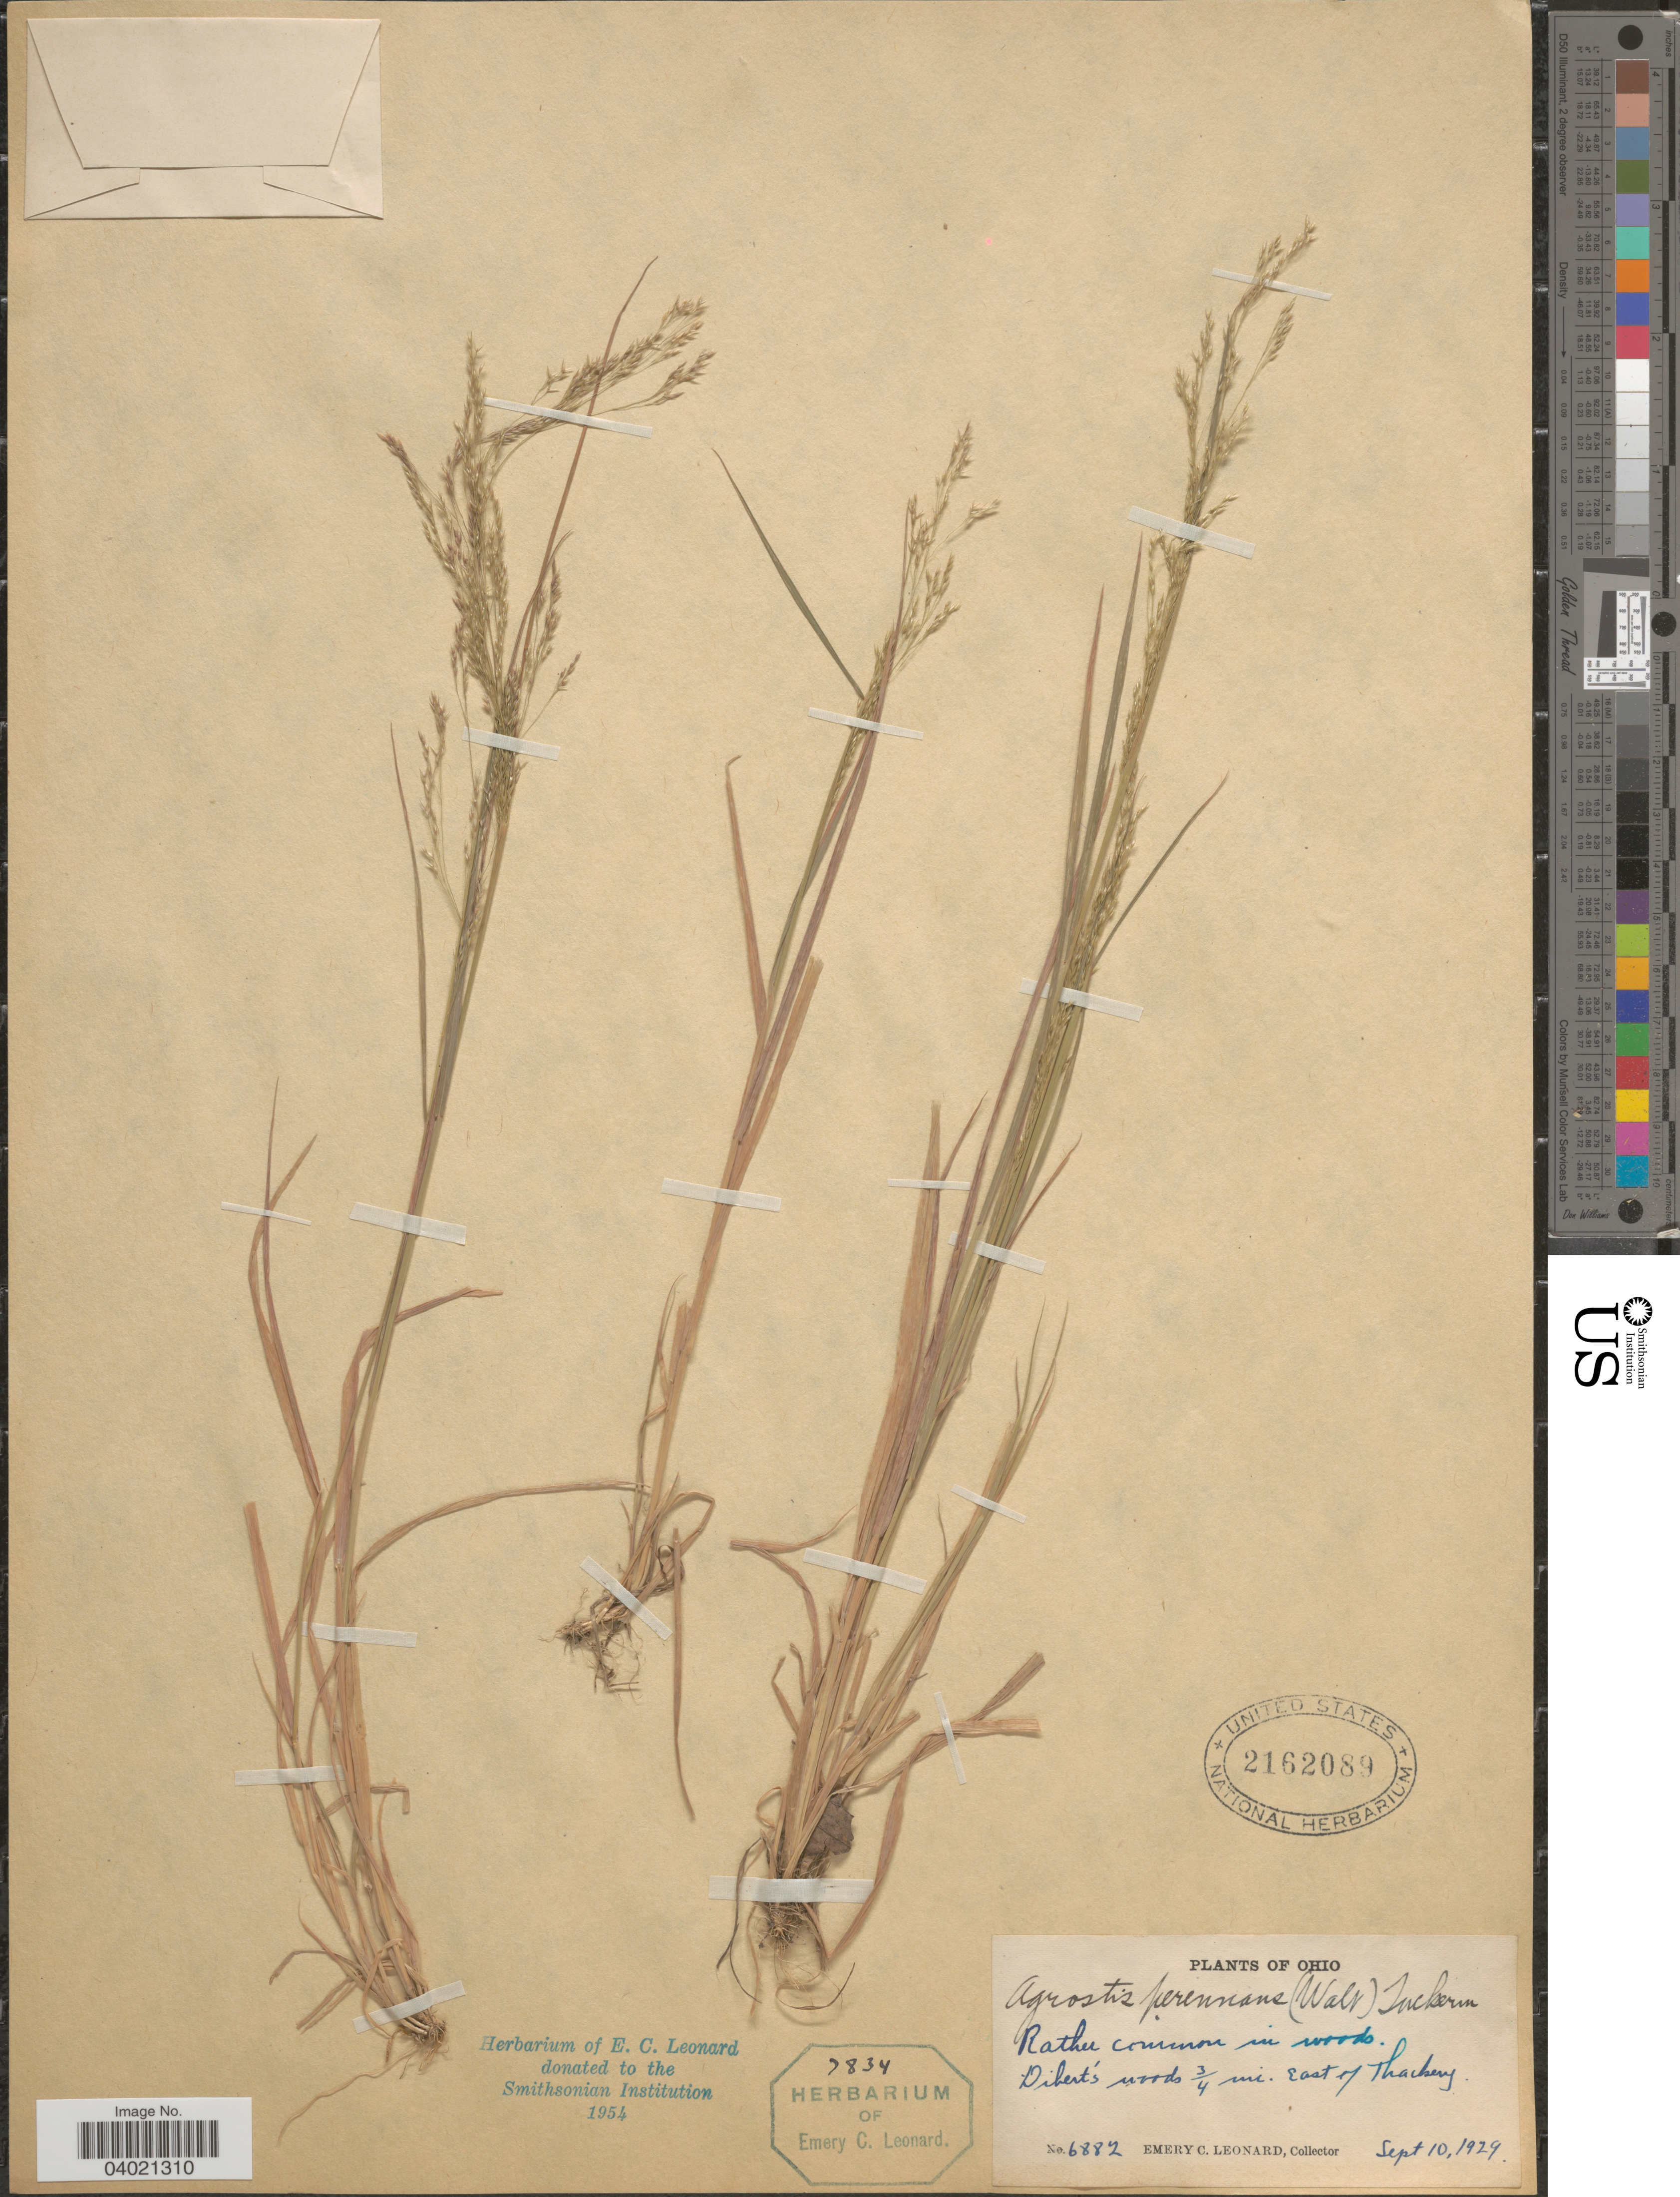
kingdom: Plantae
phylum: Tracheophyta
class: Liliopsida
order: Poales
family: Poaceae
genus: Agrostis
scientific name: Agrostis perennans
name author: (Walter) Tuck.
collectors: E. C. Leonard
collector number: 6882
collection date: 1929-09-10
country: United States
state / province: Ohio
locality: Dibert's woods ¾ mi. East of Thackery.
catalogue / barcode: US 2162089